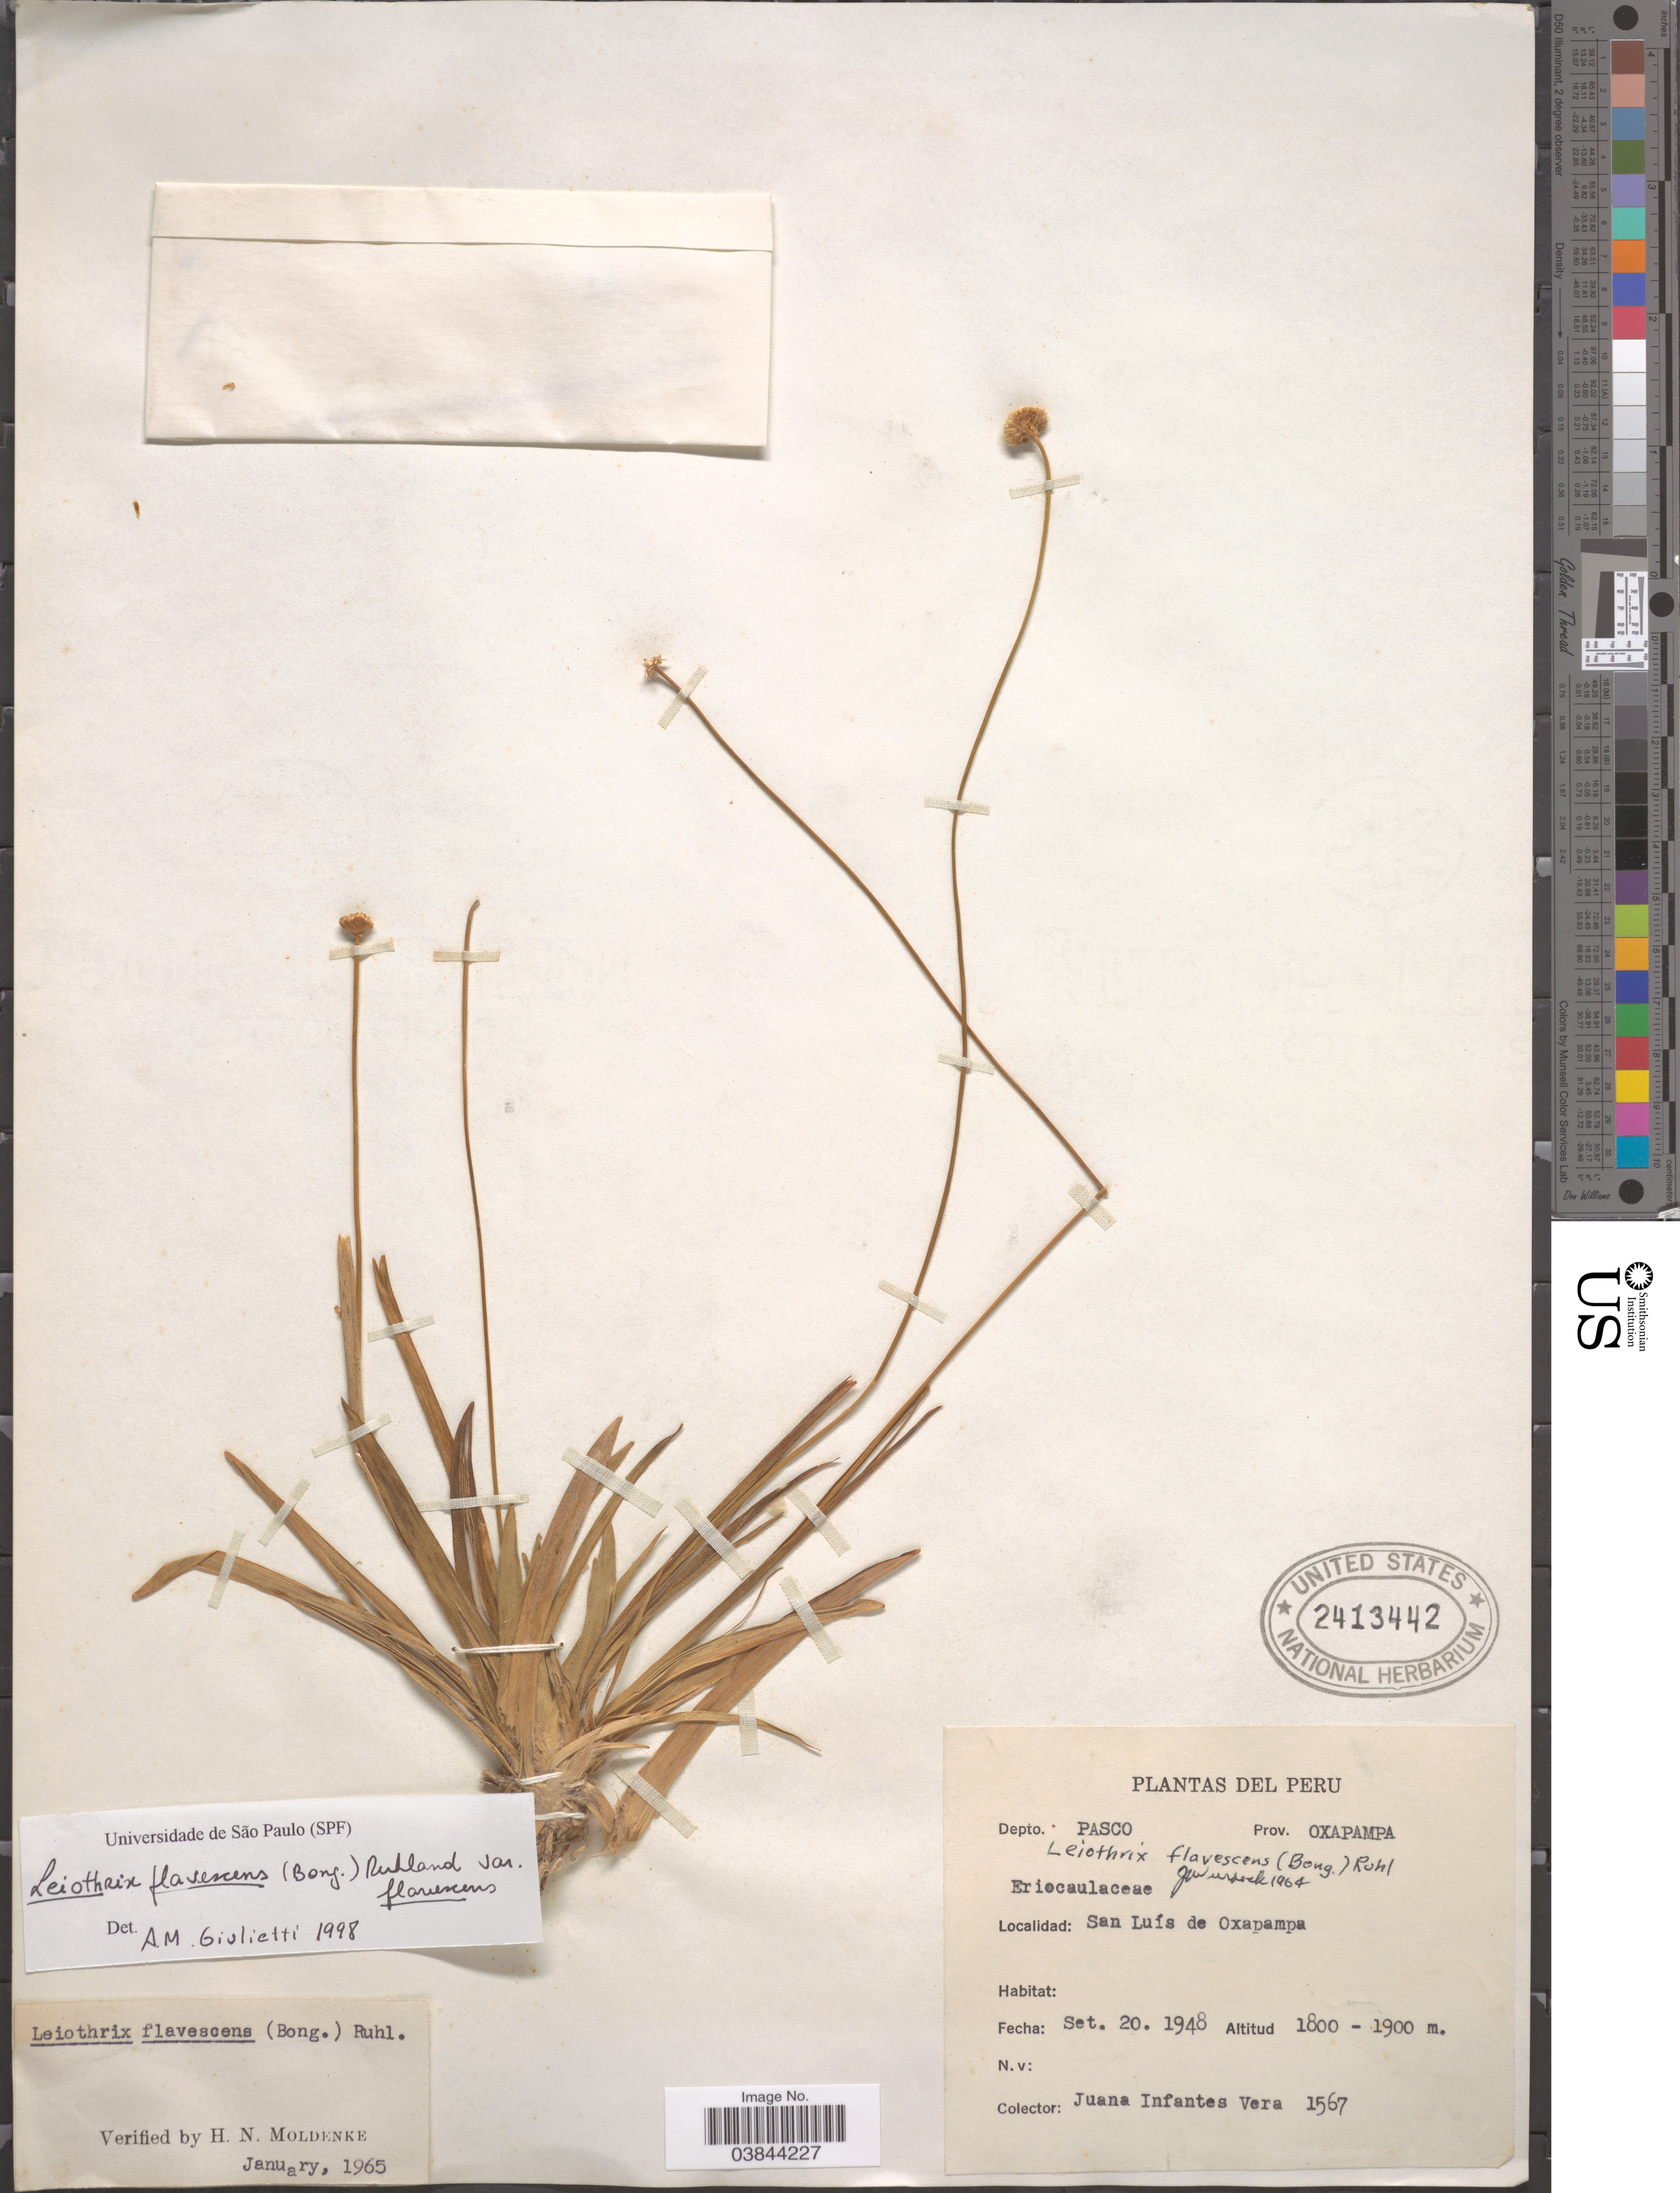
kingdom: Plantae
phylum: Tracheophyta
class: Liliopsida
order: Poales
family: Eriocaulaceae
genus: Leiothrix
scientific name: Leiothrix flavescens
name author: (Bong.) Ruhland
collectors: J. Vera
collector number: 1567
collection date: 1948-09-20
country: Peru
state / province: Pasco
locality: Depto. Pasco, Prov. Oxapampa. San Luís de Oxapampa.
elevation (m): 1800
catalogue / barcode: US 2413442